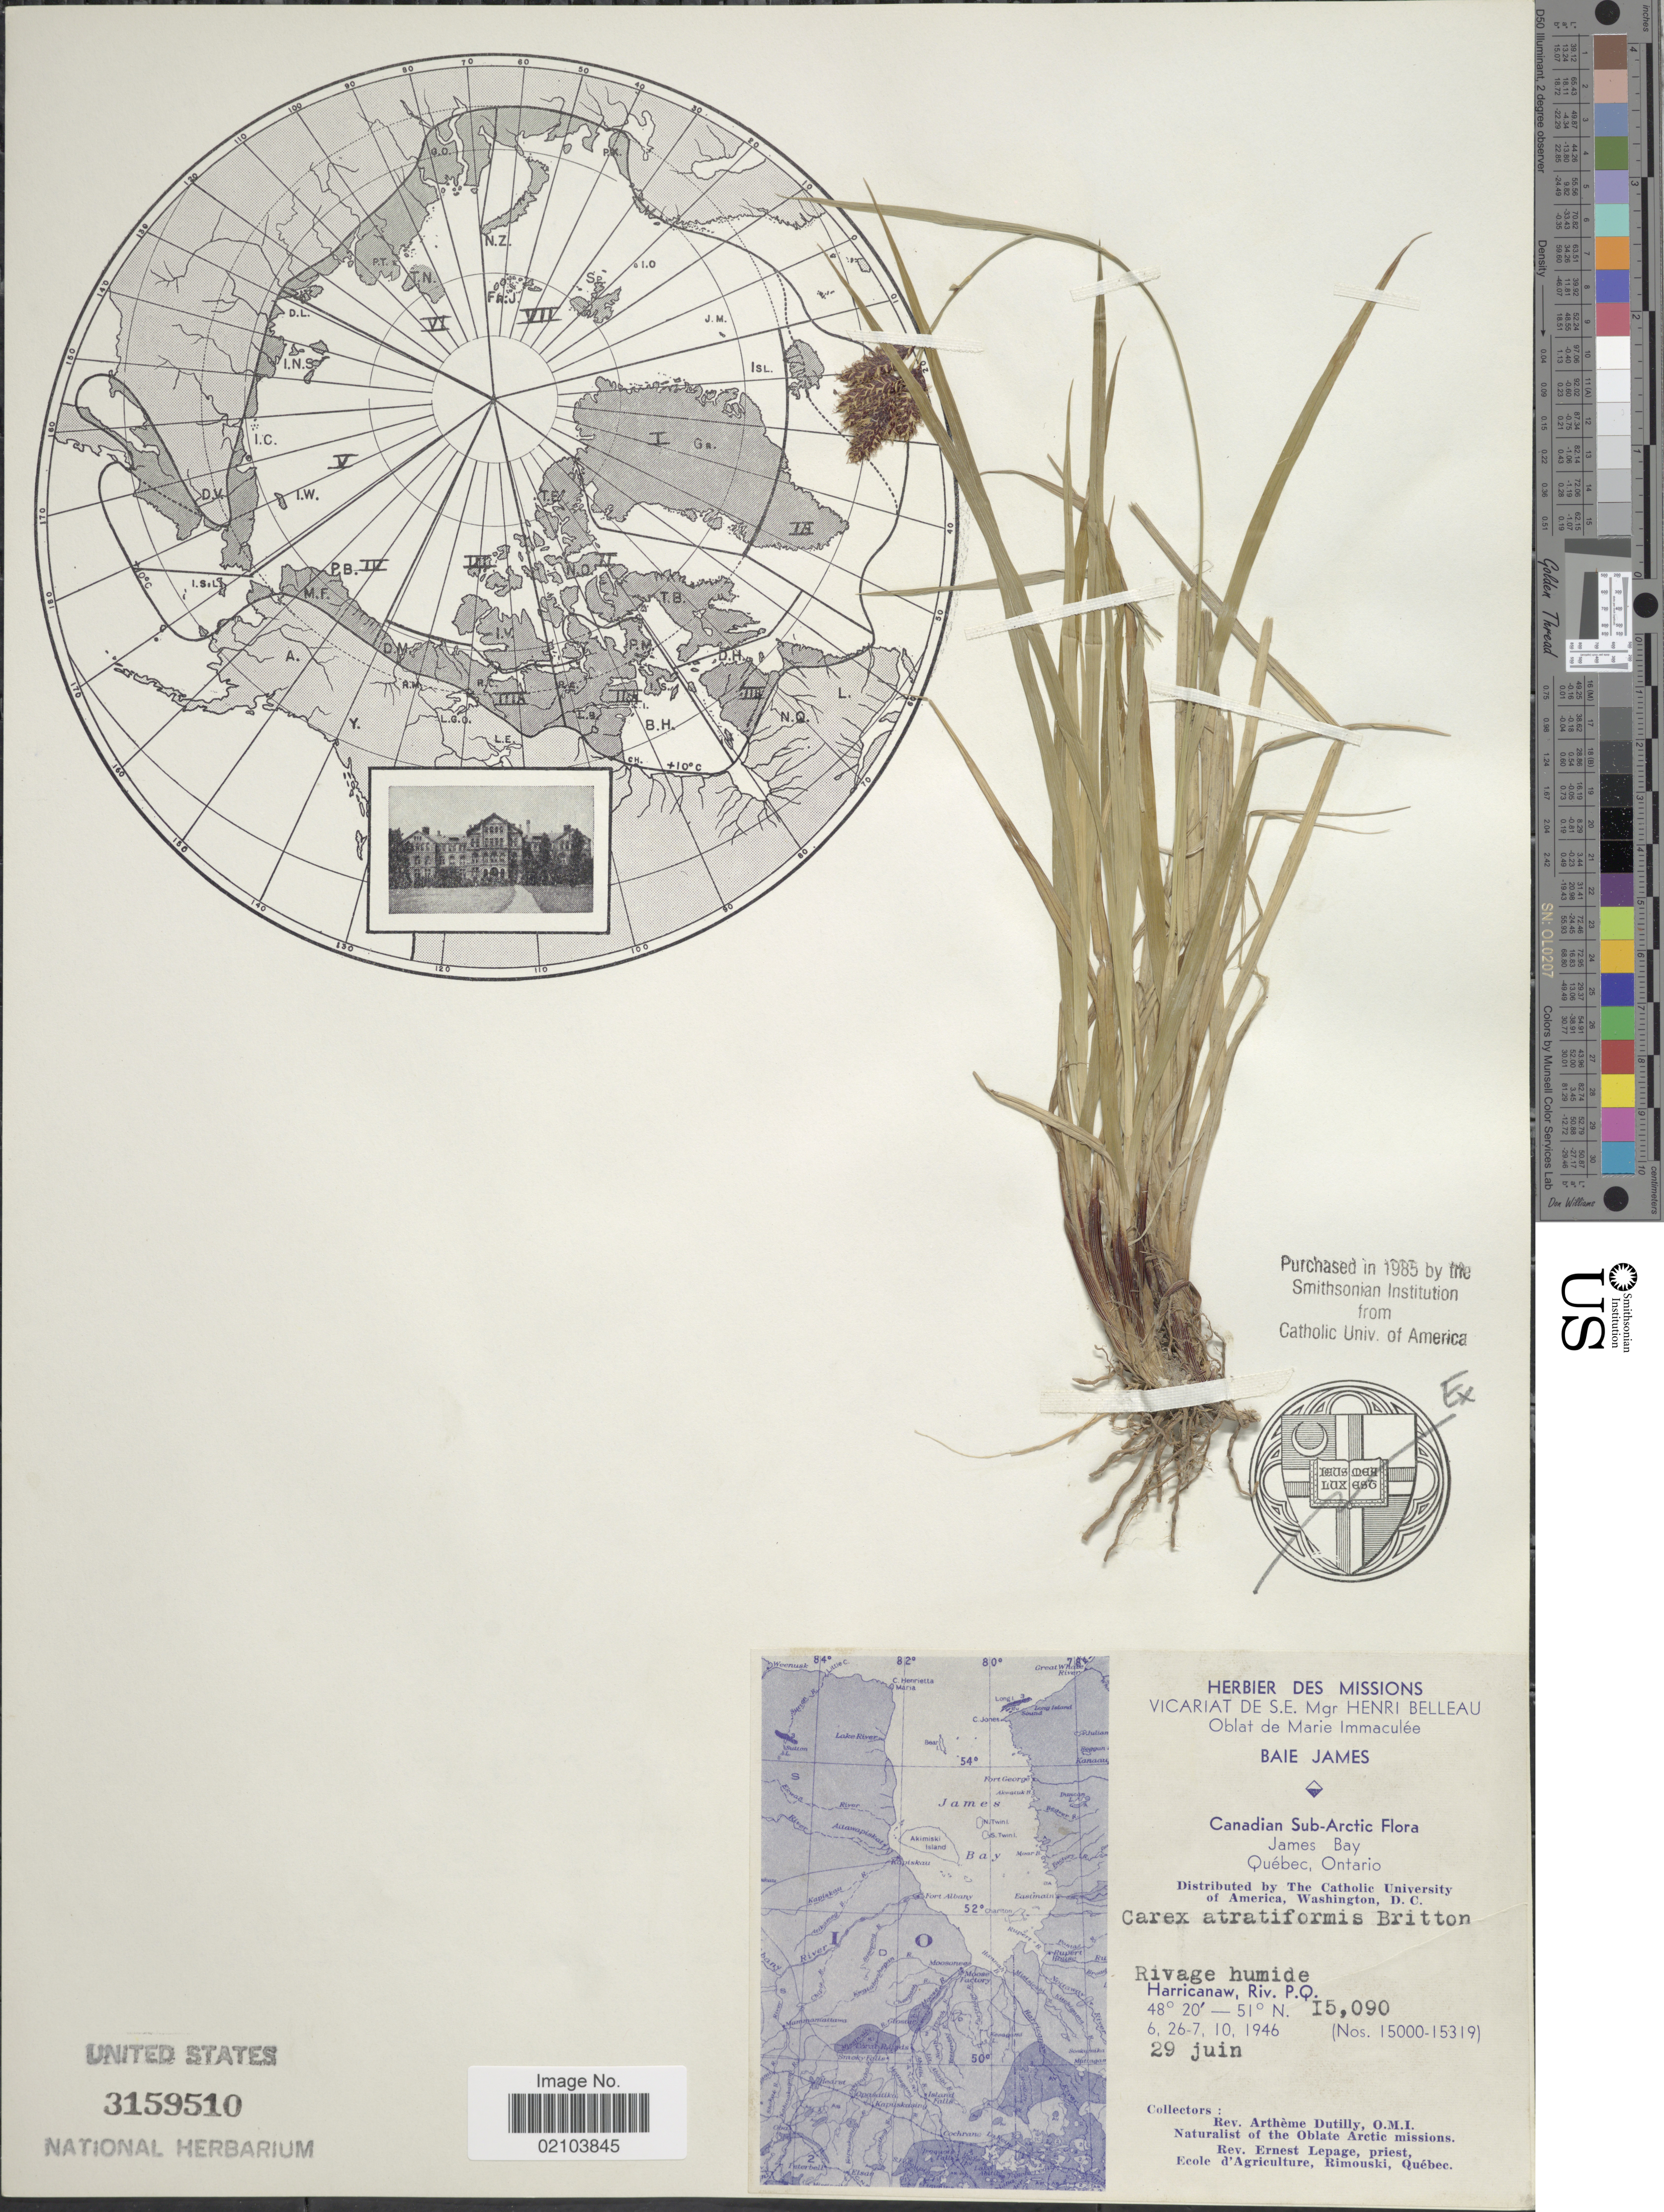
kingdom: Plantae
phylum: Tracheophyta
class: Liliopsida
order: Poales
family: Cyperaceae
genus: Carex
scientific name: Carex atratiformis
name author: Britton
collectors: A. Dutilly & E. Lepage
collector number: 15090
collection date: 1946-06-29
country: Canada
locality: Canadian Sub-Arctic. James Bay Québec, Ontario. Harricanaw, Riv. P. Q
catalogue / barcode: US 3159510